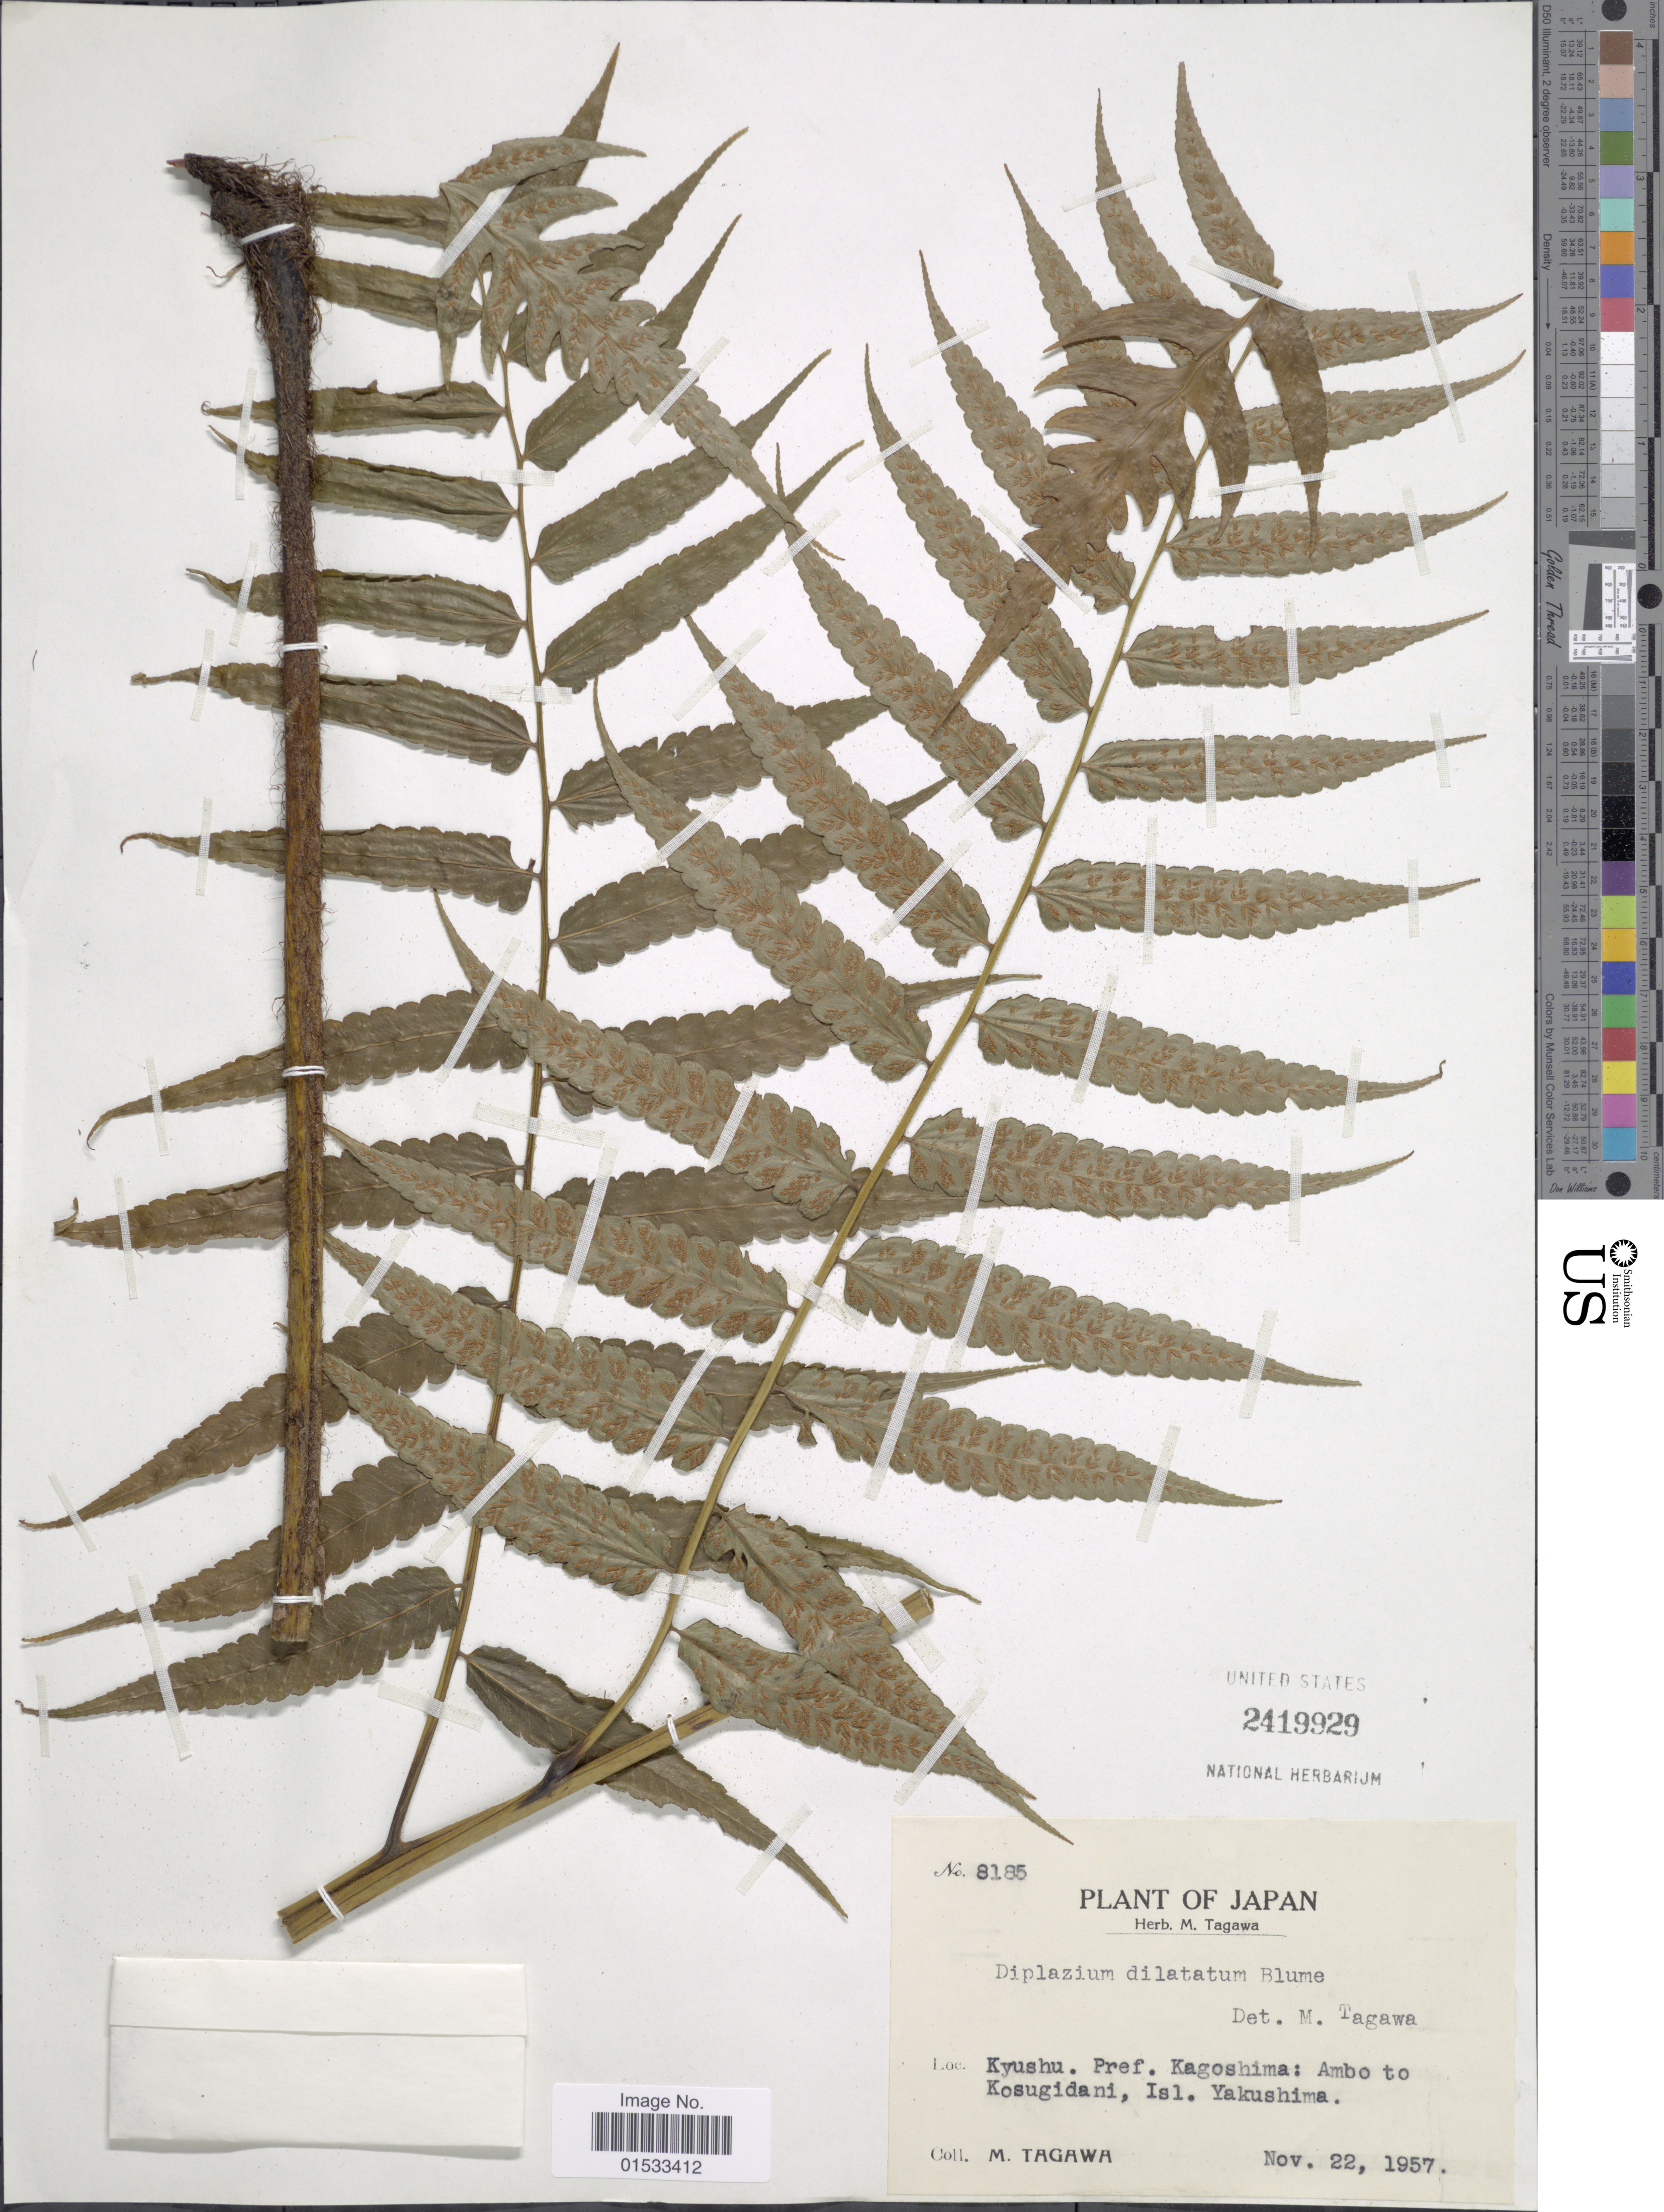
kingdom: Plantae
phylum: Tracheophyta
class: Polypodiopsida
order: Polypodiales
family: Athyriaceae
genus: Diplazium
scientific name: Diplazium dilatatum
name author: Blume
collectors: M. Tagawa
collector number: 8185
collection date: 1957-11-22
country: Japan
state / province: Kagosima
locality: Kyushu, Kagoshima: Ambo to Kosugidani, Isl. Yakushima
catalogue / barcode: US 2419929